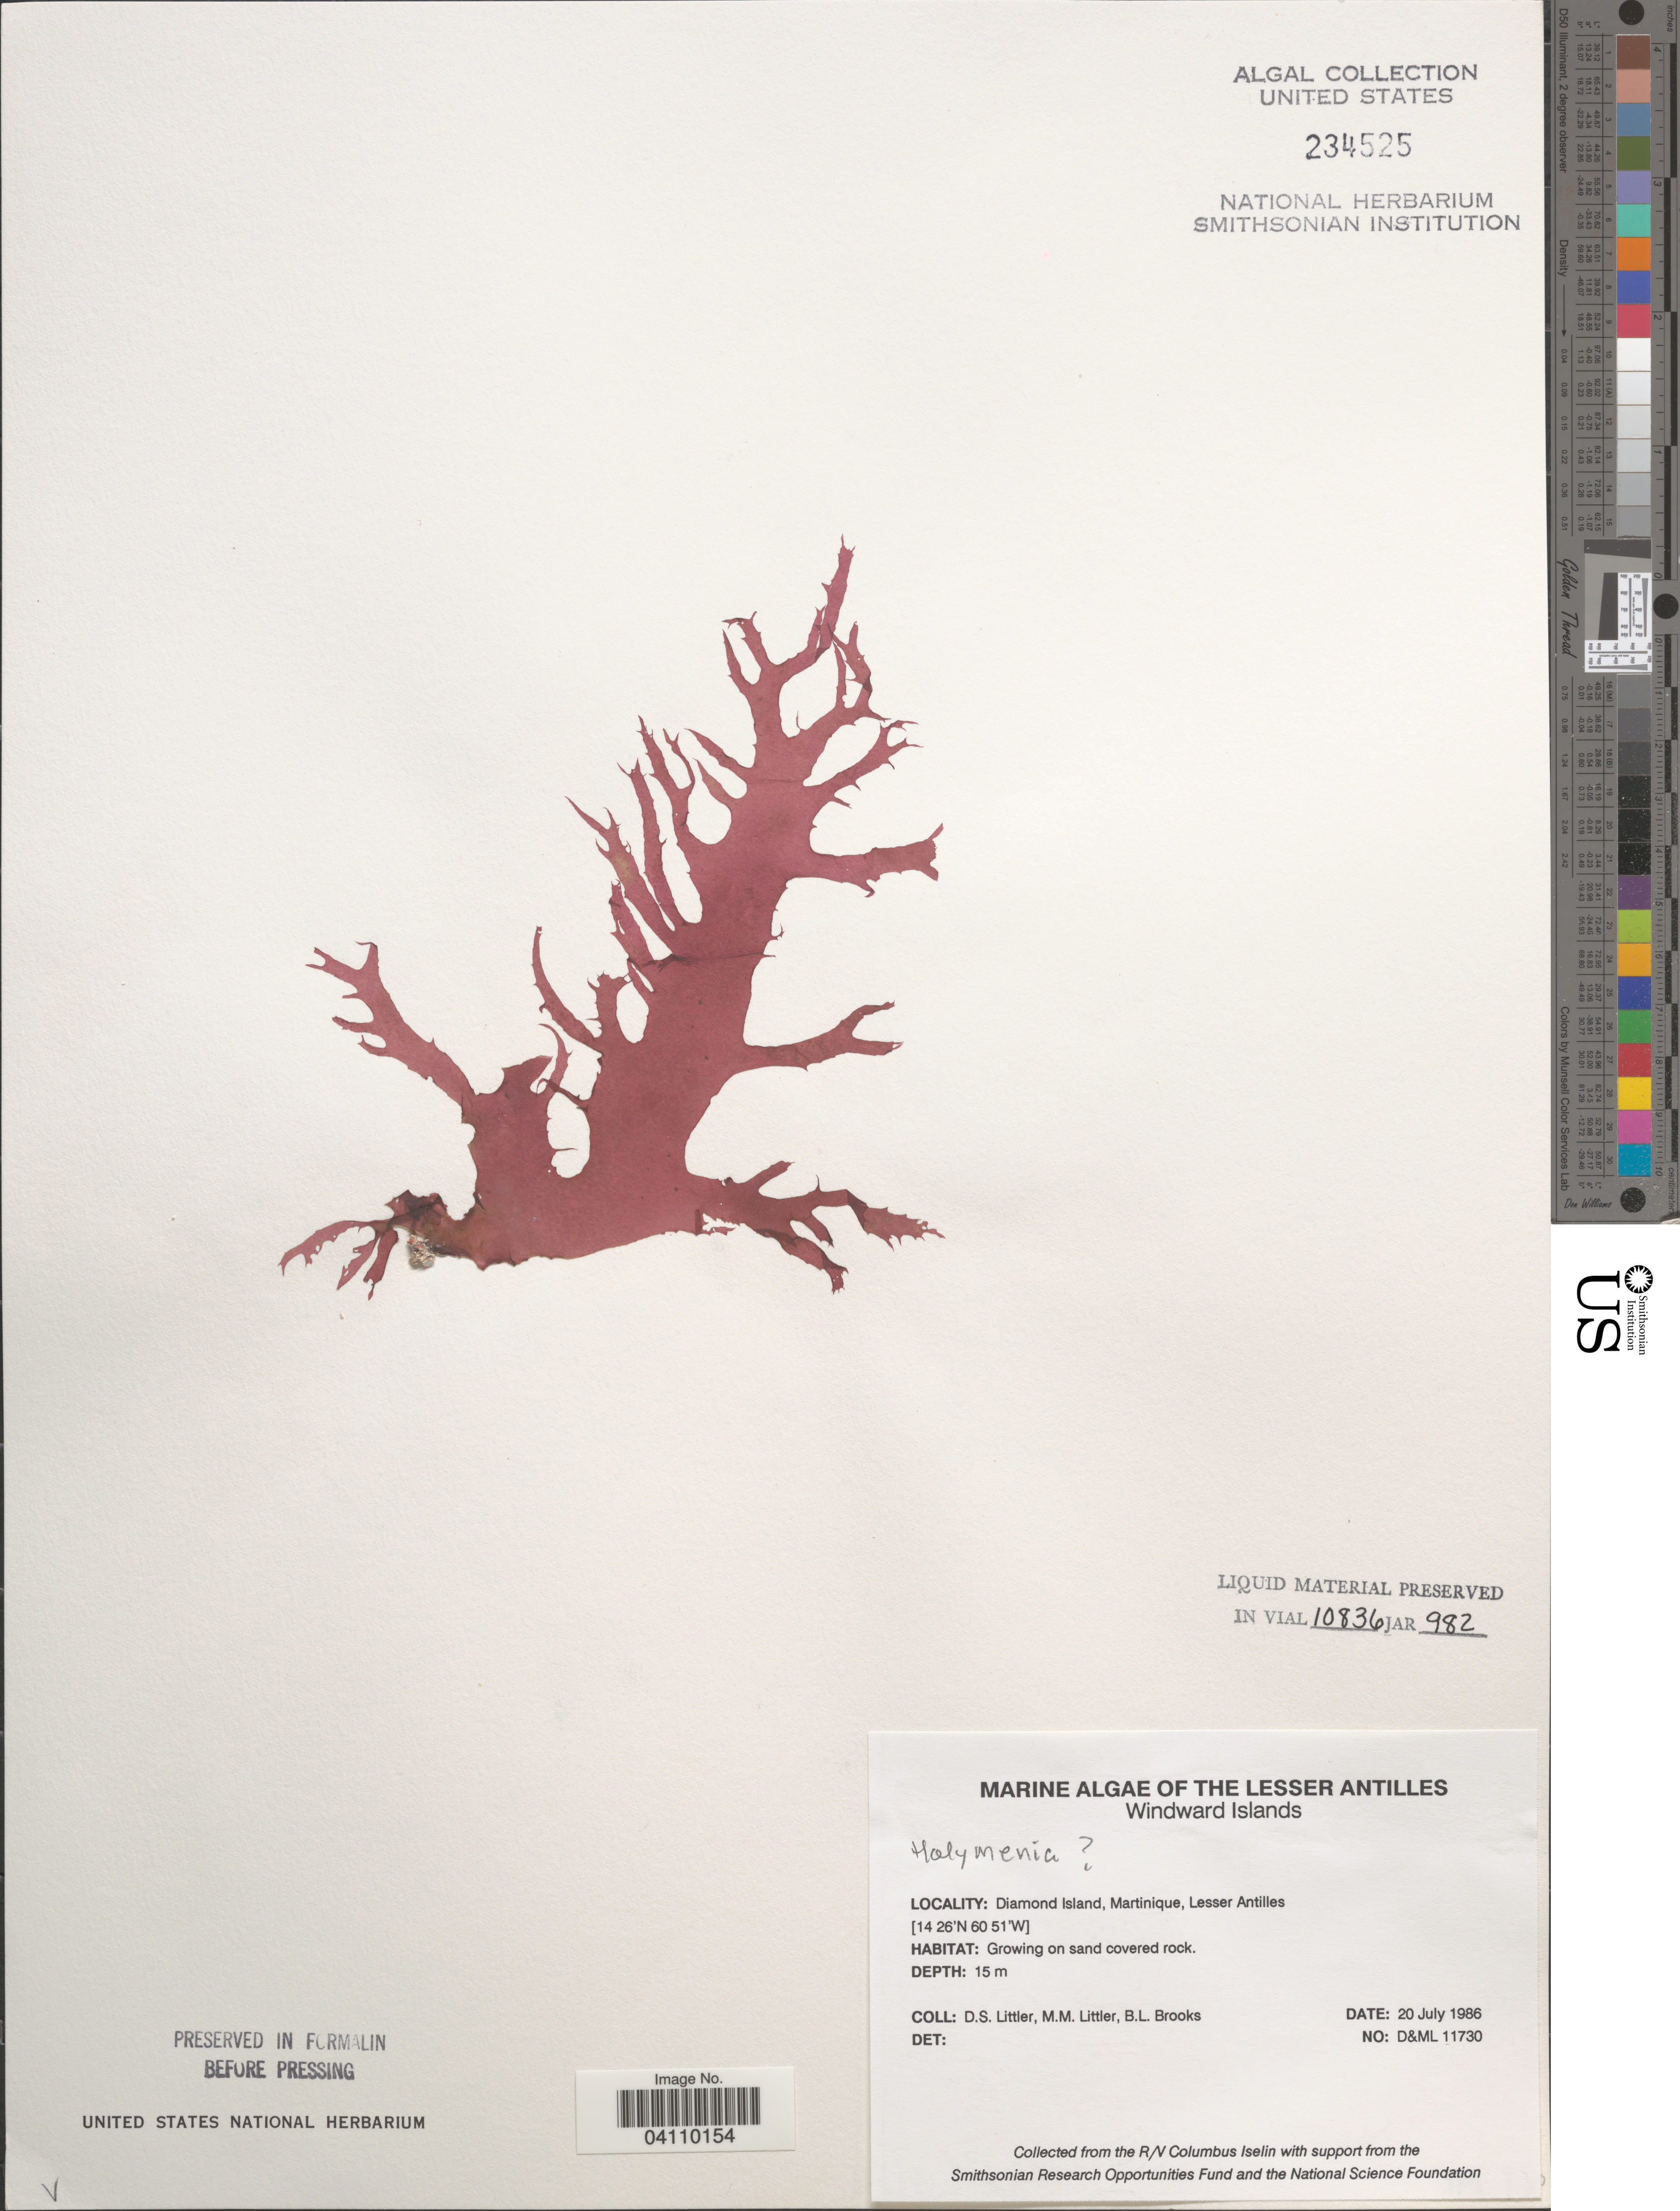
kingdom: Plantae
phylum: Rhodophyta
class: Florideophyceae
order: Halymeniales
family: Halymeniaceae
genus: Halymenia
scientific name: Halymenia sp.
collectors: D. S. Littler & B. Brooks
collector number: D&ML11730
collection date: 1986-07-20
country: Martinique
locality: The Lesser Antilles. Windward Islands. Diamond Island.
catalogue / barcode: US 234525